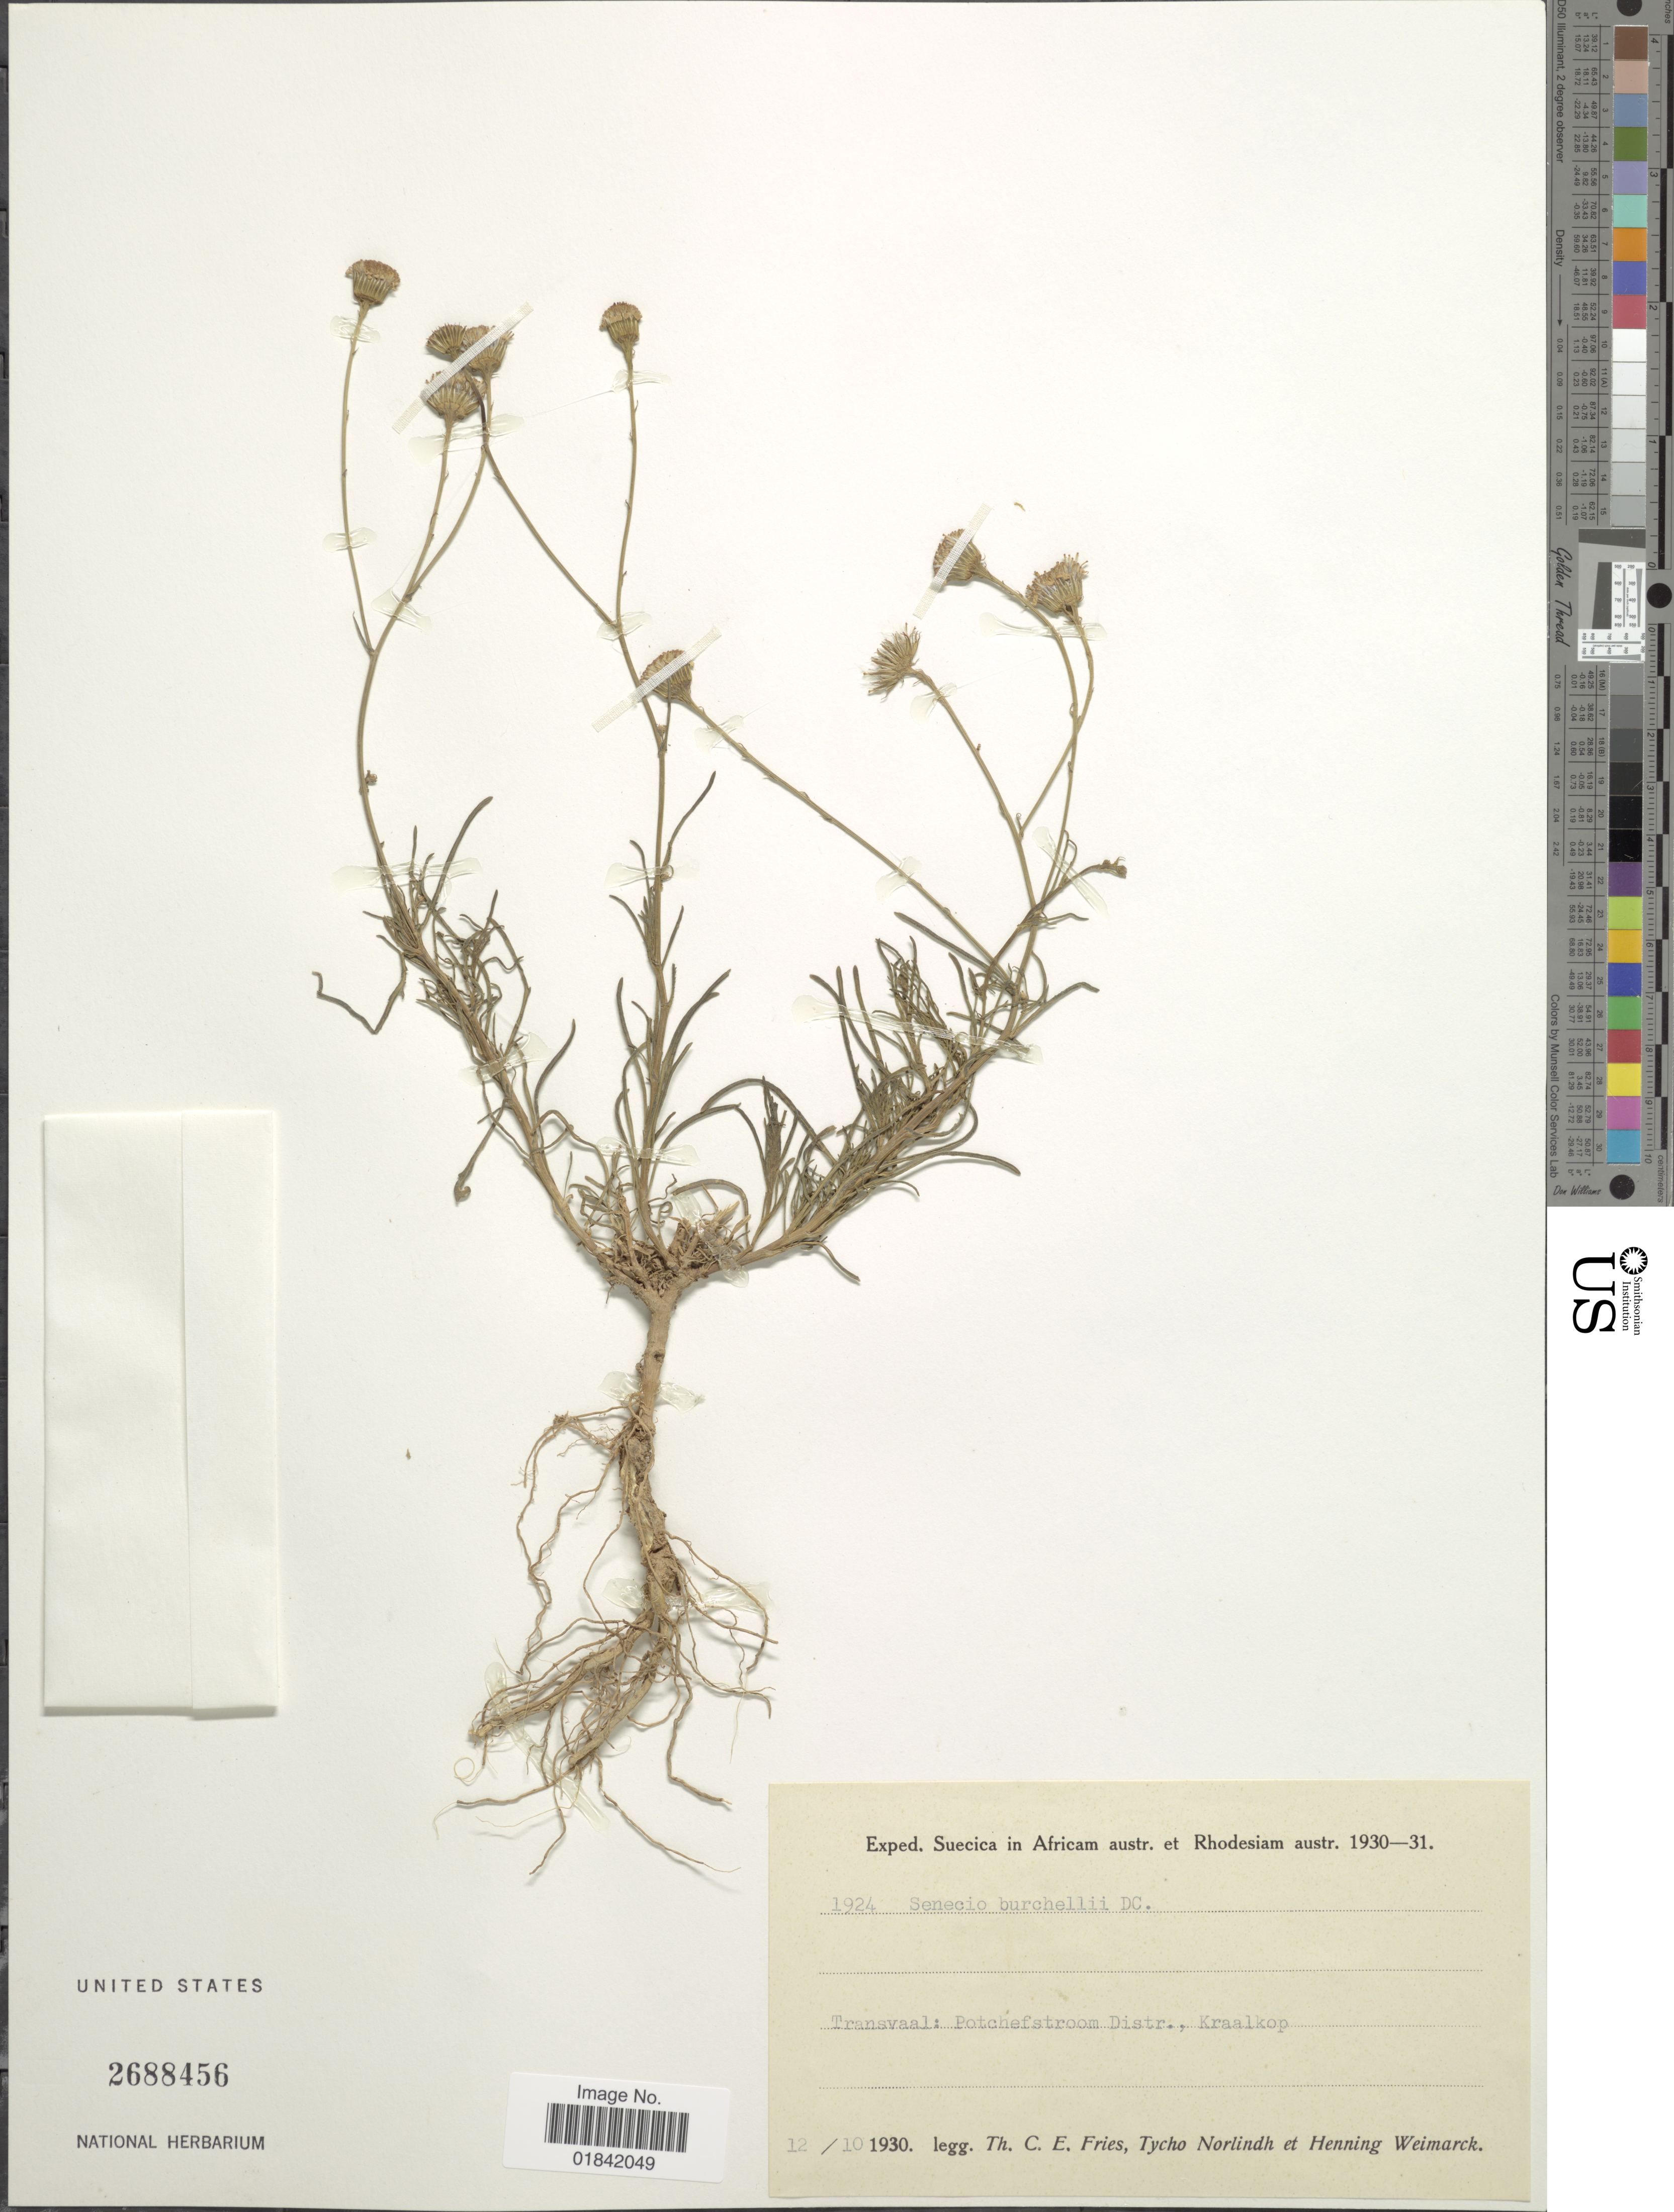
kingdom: Plantae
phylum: Tracheophyta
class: Magnoliopsida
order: Asterales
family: Asteraceae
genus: Senecio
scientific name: Senecio burchellii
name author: DC.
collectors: T. C. E. Fries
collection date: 1930-10-12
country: South Africa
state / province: North West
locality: Suecica in Africam austr. et Rhodesian austr, Transvaal: Potcheftroom Distr., Kraalkop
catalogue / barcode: US 2688456